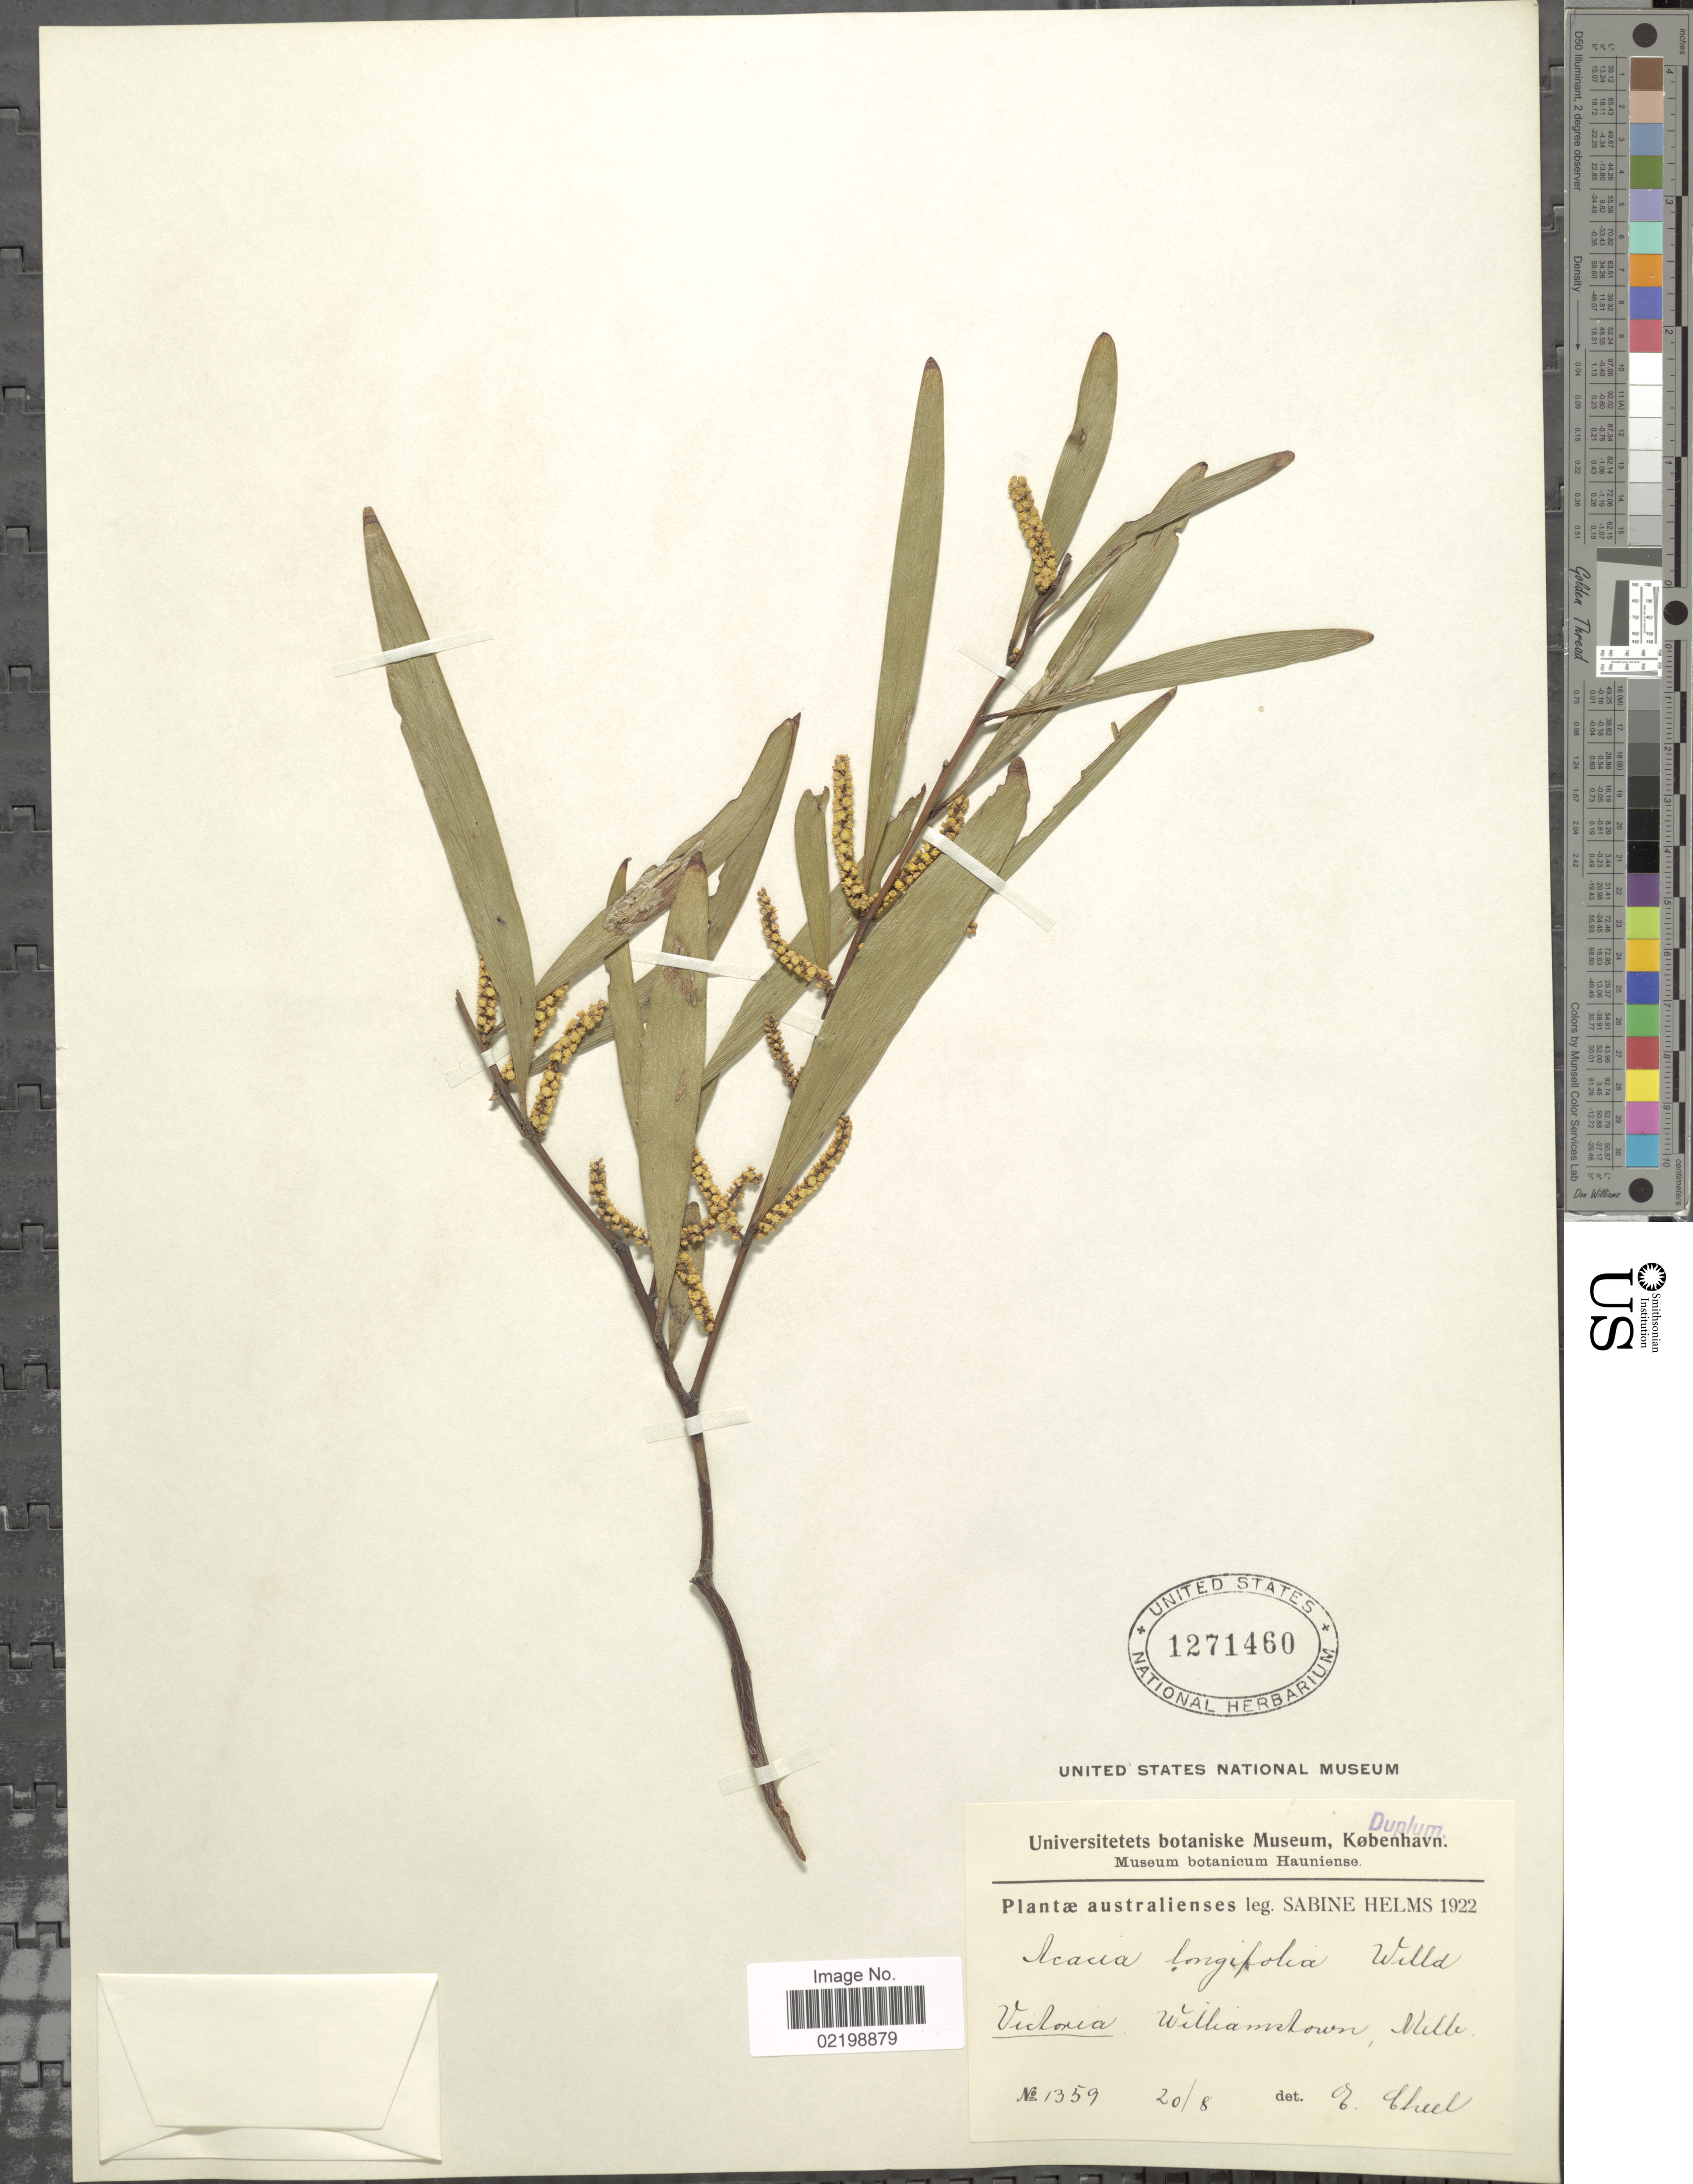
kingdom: Plantae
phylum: Tracheophyta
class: Magnoliopsida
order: Fabales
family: Fabaceae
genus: Acacia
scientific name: Acacia longifolia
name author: (Andrews) Willd.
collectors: S. Helms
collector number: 1359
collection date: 1922-08-20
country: Australia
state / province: Victoria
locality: Victoria, Williamstown, Ville.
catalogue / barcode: US 1271460